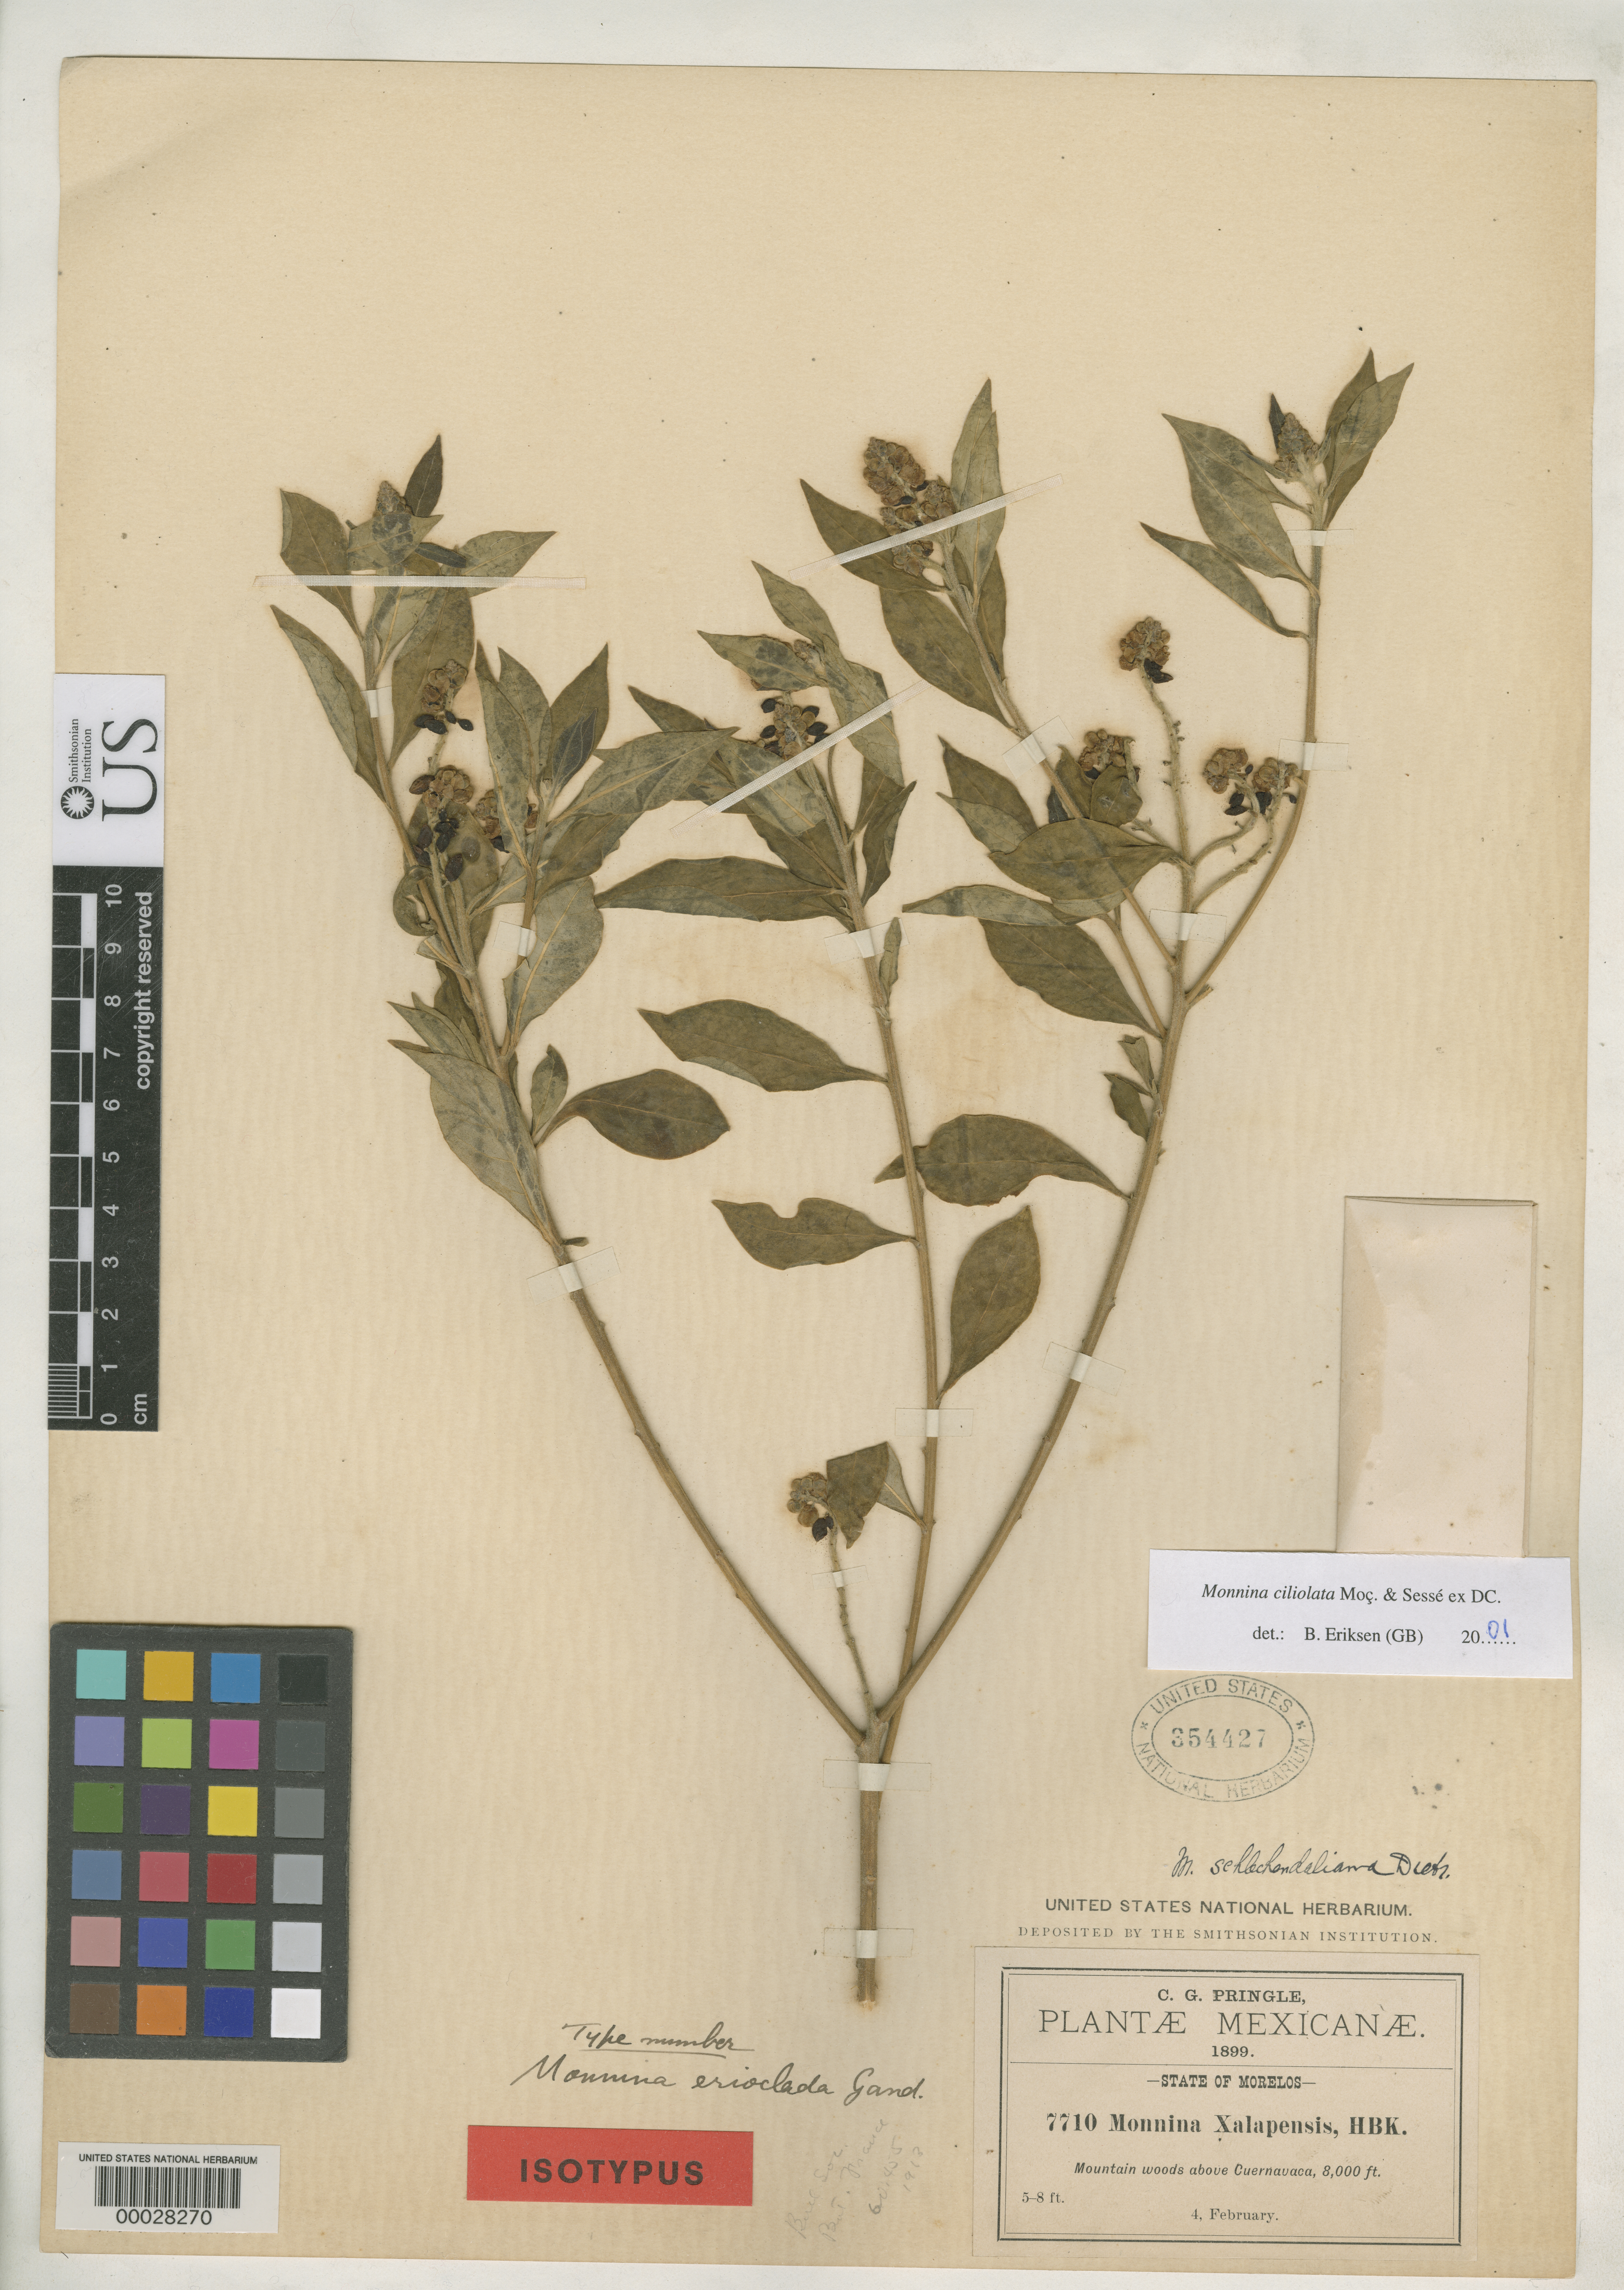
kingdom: Plantae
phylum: Tracheophyta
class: Magnoliopsida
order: Fabales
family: Polygalaceae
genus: Monnina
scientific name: Monnina erioclada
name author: Gand.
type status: Isotype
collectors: C. G. Pringle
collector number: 7710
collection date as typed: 04 Feb 1899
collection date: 1899-02-04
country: Mexico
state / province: Morelos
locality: Cuernavaca.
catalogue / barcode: US 354427